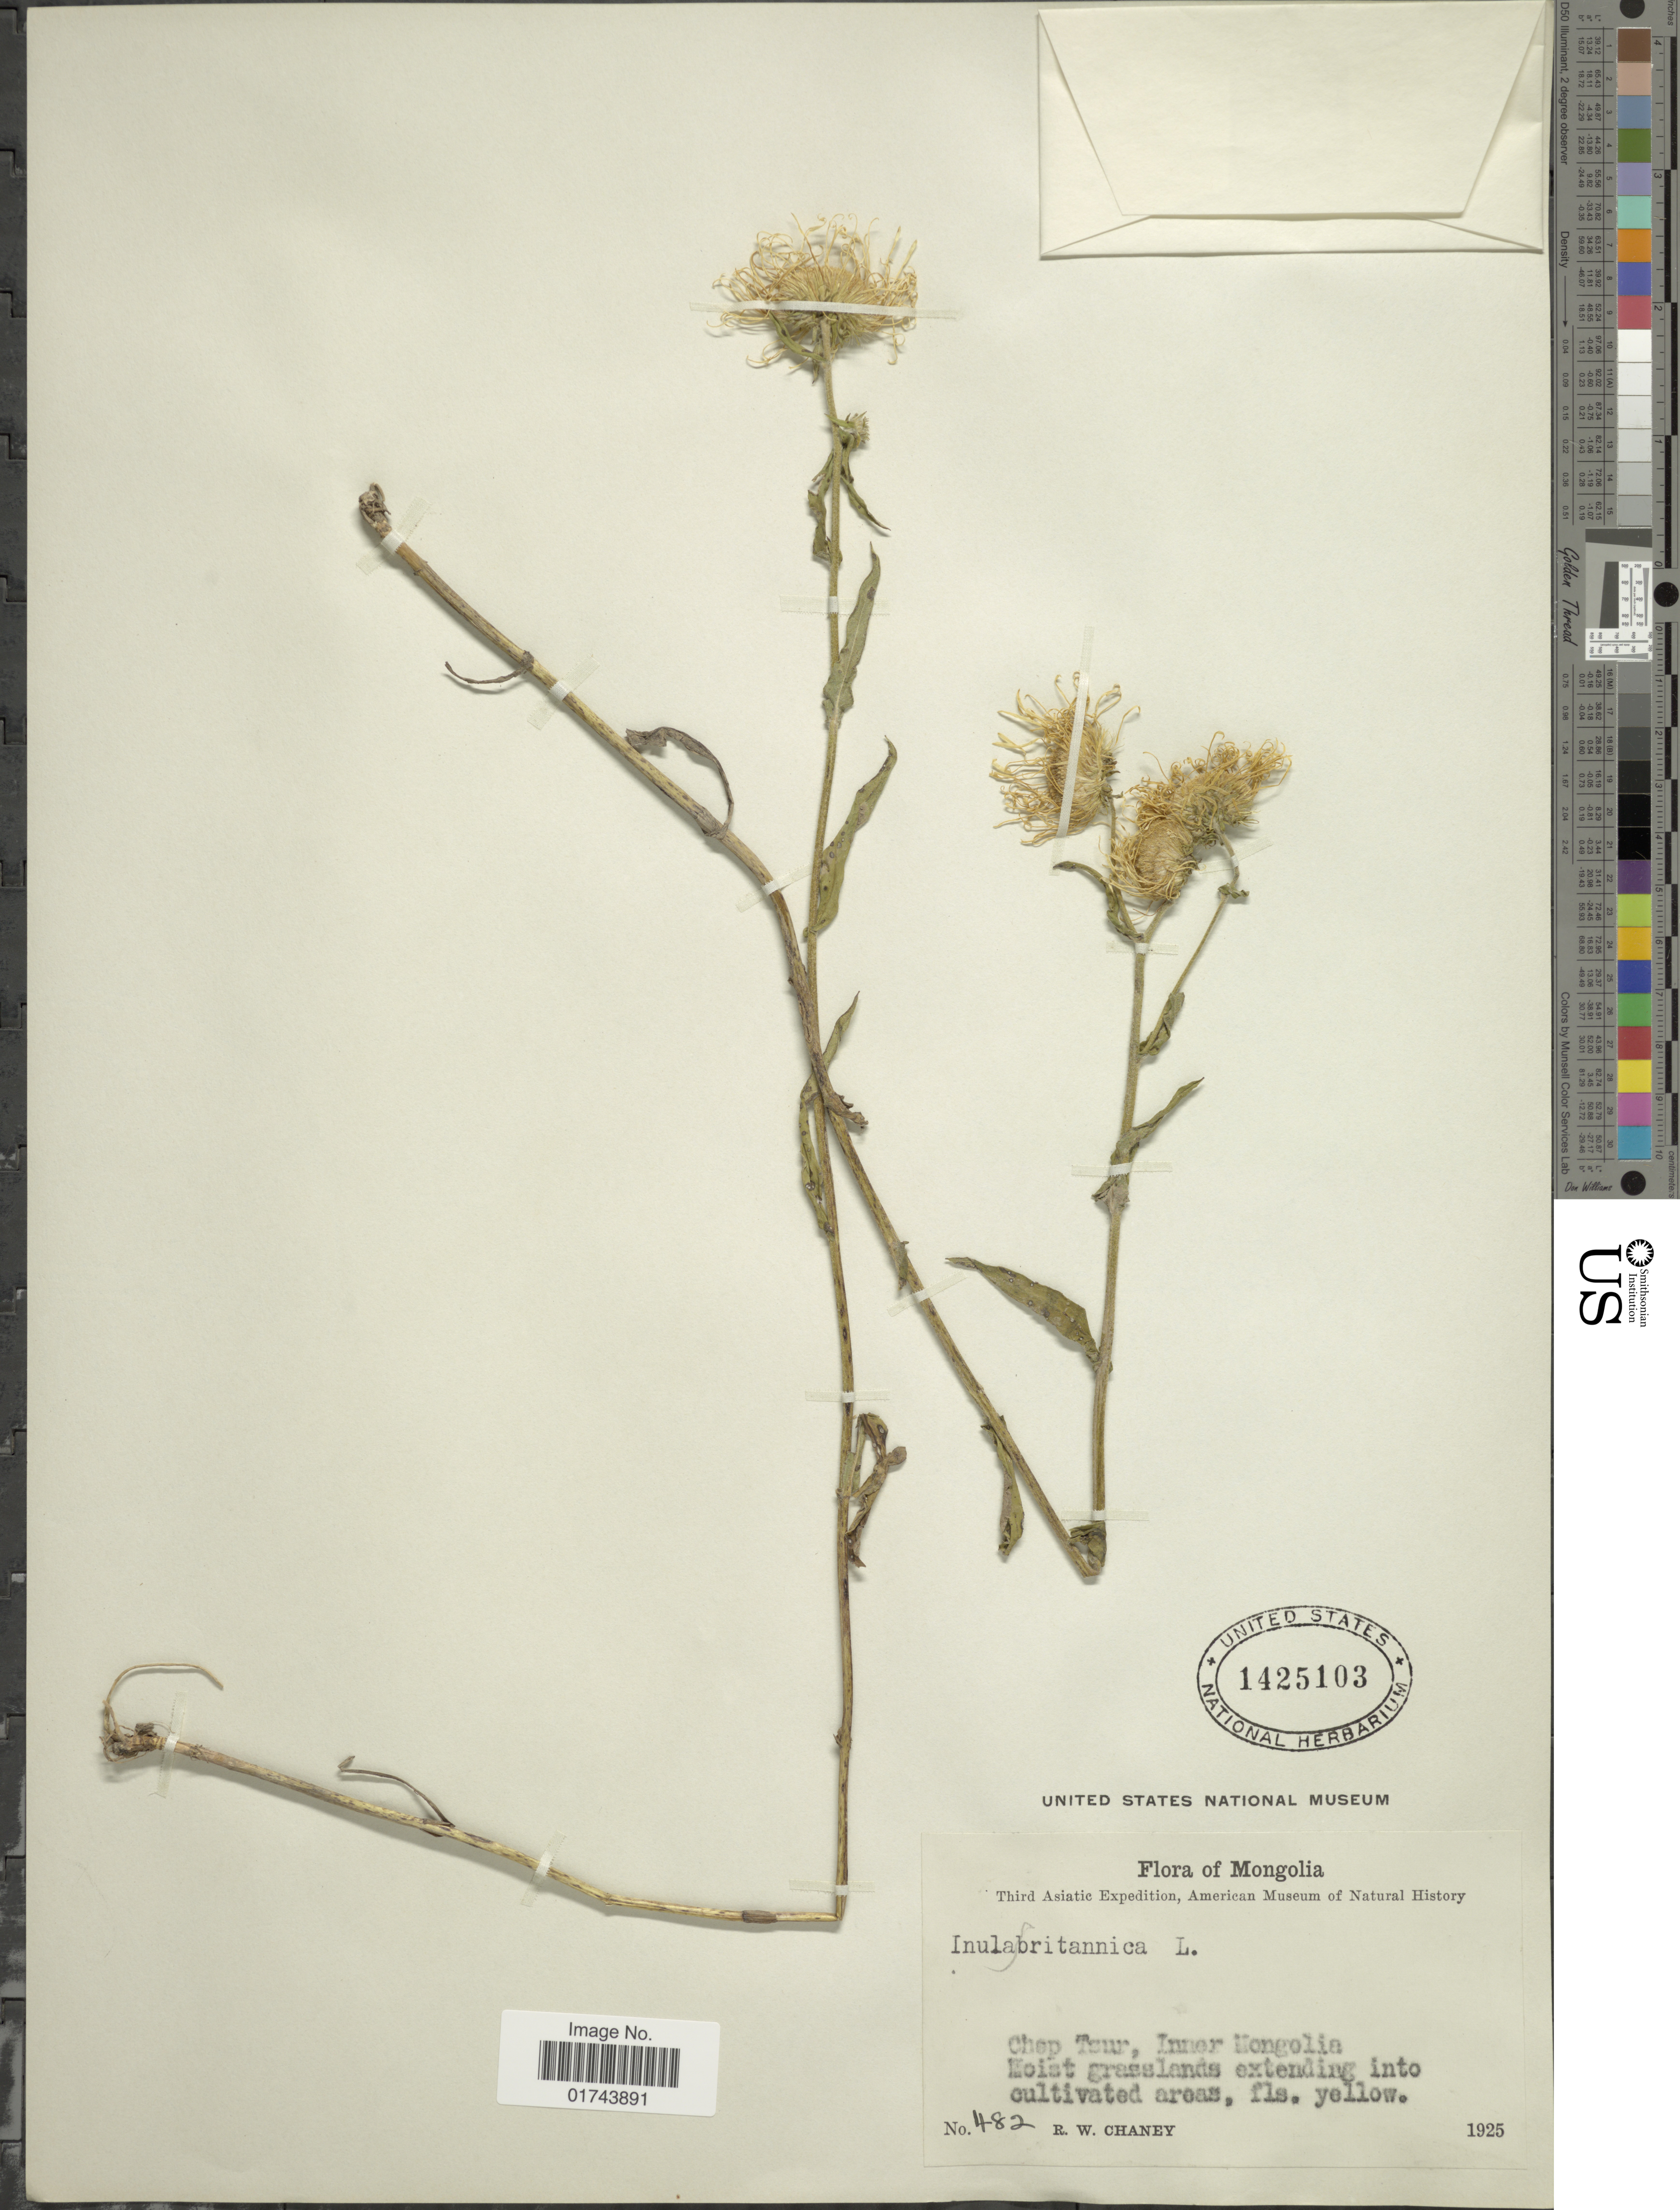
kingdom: Plantae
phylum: Tracheophyta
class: Magnoliopsida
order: Asterales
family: Asteraceae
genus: Inula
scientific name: Inula britannica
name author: L.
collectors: R. Chaney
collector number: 482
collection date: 1925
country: China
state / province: Nei Monggol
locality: Inner Mongolia, Chep Tsur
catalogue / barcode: US 1425103